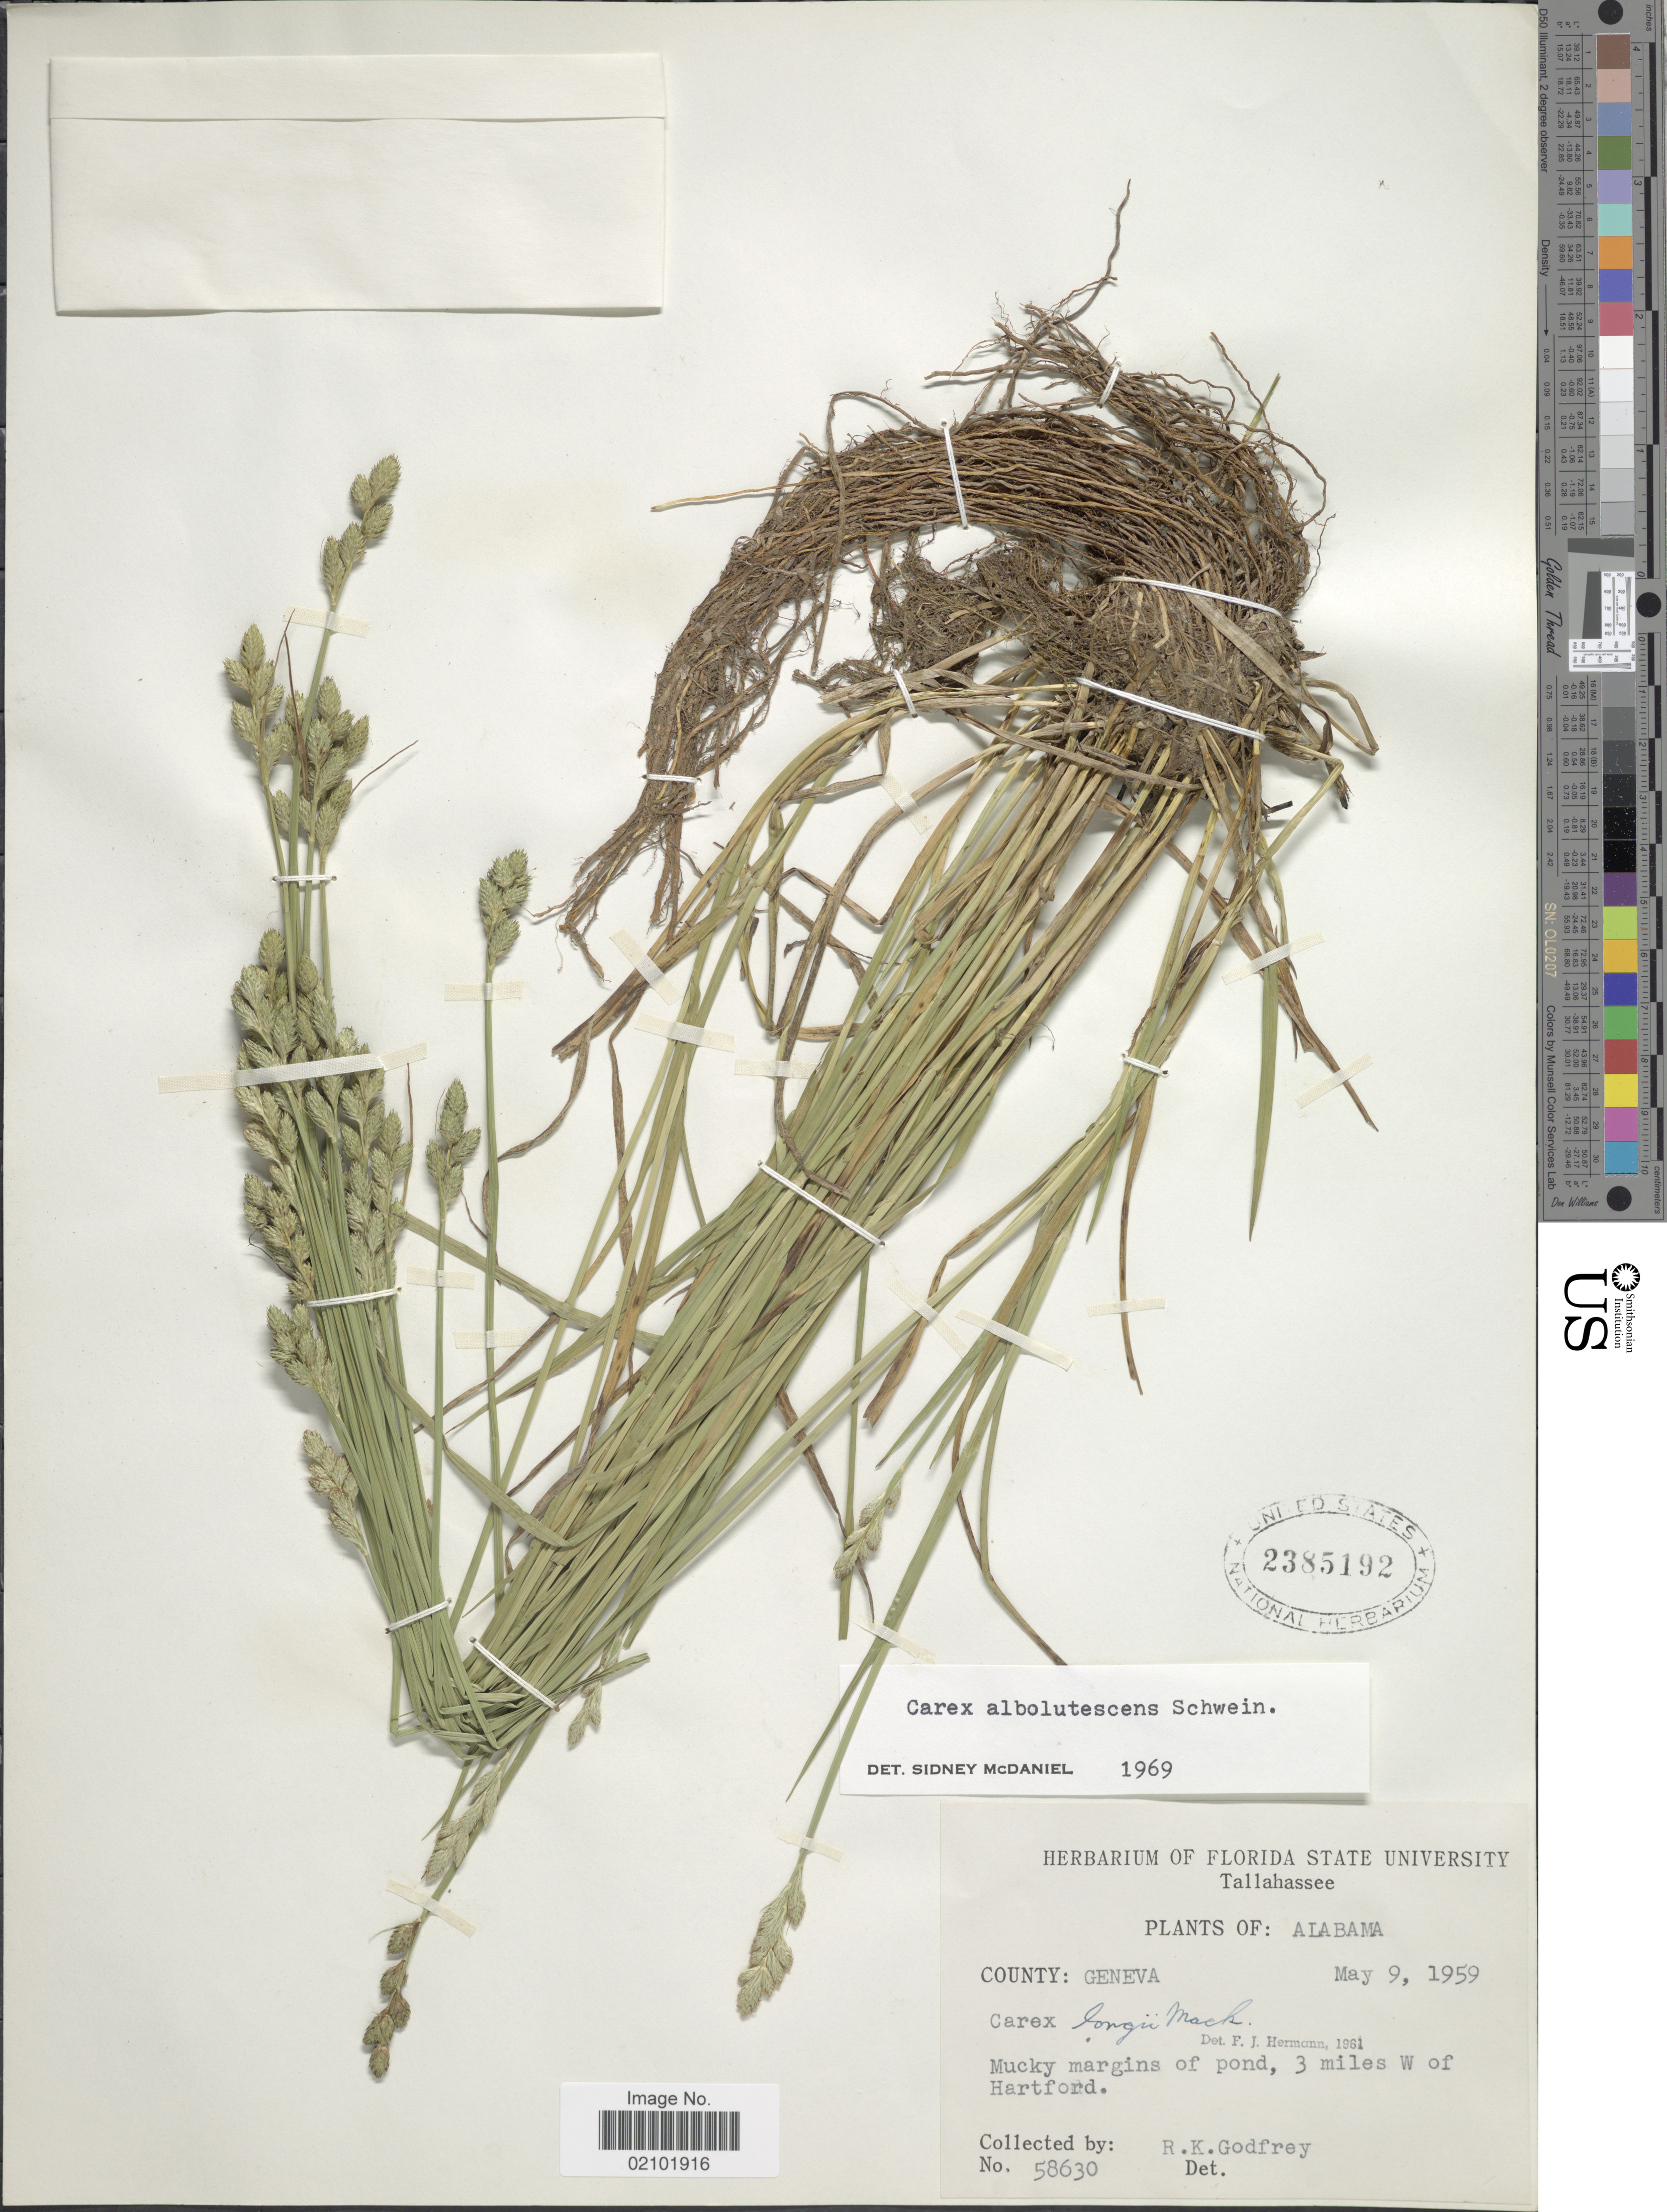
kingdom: Plantae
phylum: Tracheophyta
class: Liliopsida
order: Poales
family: Cyperaceae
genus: Carex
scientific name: Carex albolutescens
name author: Schwein.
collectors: R. K. Godfrey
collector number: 58630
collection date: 1959-05-09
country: United States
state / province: Alabama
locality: County: Geneva. 3 miles W of Hartford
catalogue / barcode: US 2385192